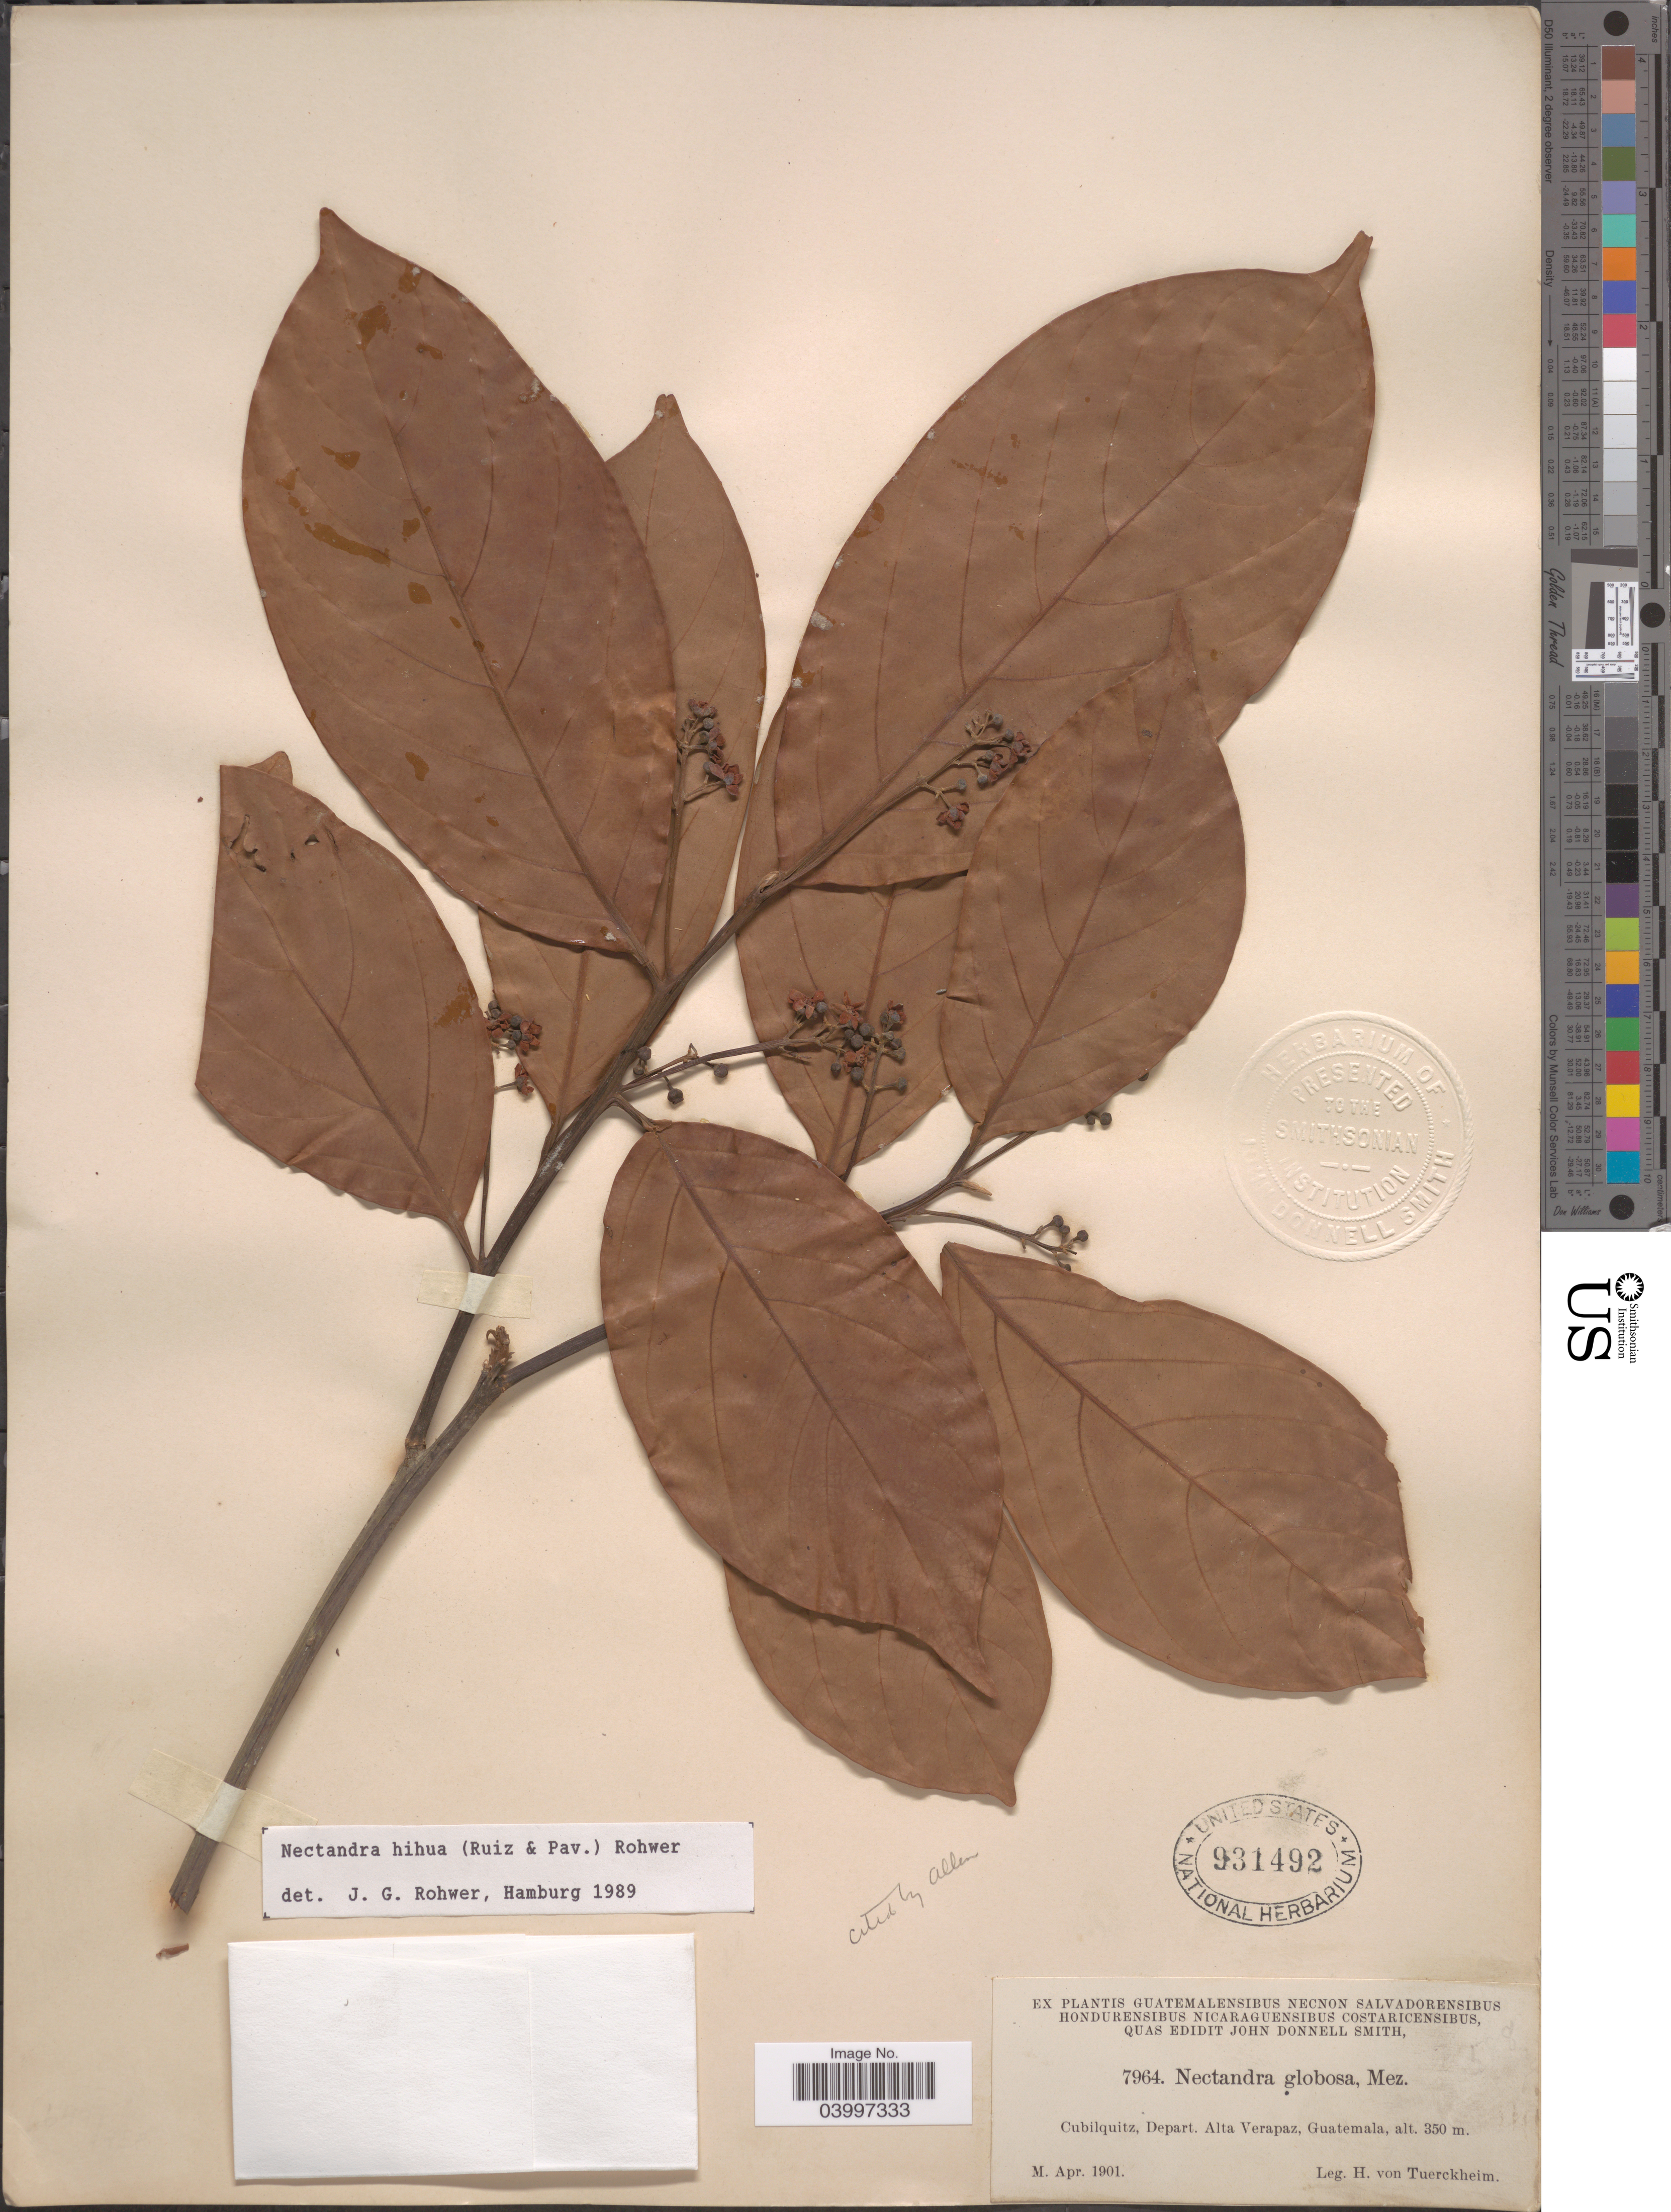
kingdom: Plantae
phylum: Tracheophyta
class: Magnoliopsida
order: Laurales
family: Lauraceae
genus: Nectandra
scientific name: Nectandra hihua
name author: (Ruiz & Pav.) Rohwer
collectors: H. von Tuerckheim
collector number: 7964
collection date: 1901-04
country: Guatemala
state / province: Alta Verapaz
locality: Cubilquitz, Depart. Alta Verapaz.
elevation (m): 350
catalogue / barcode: US 931492